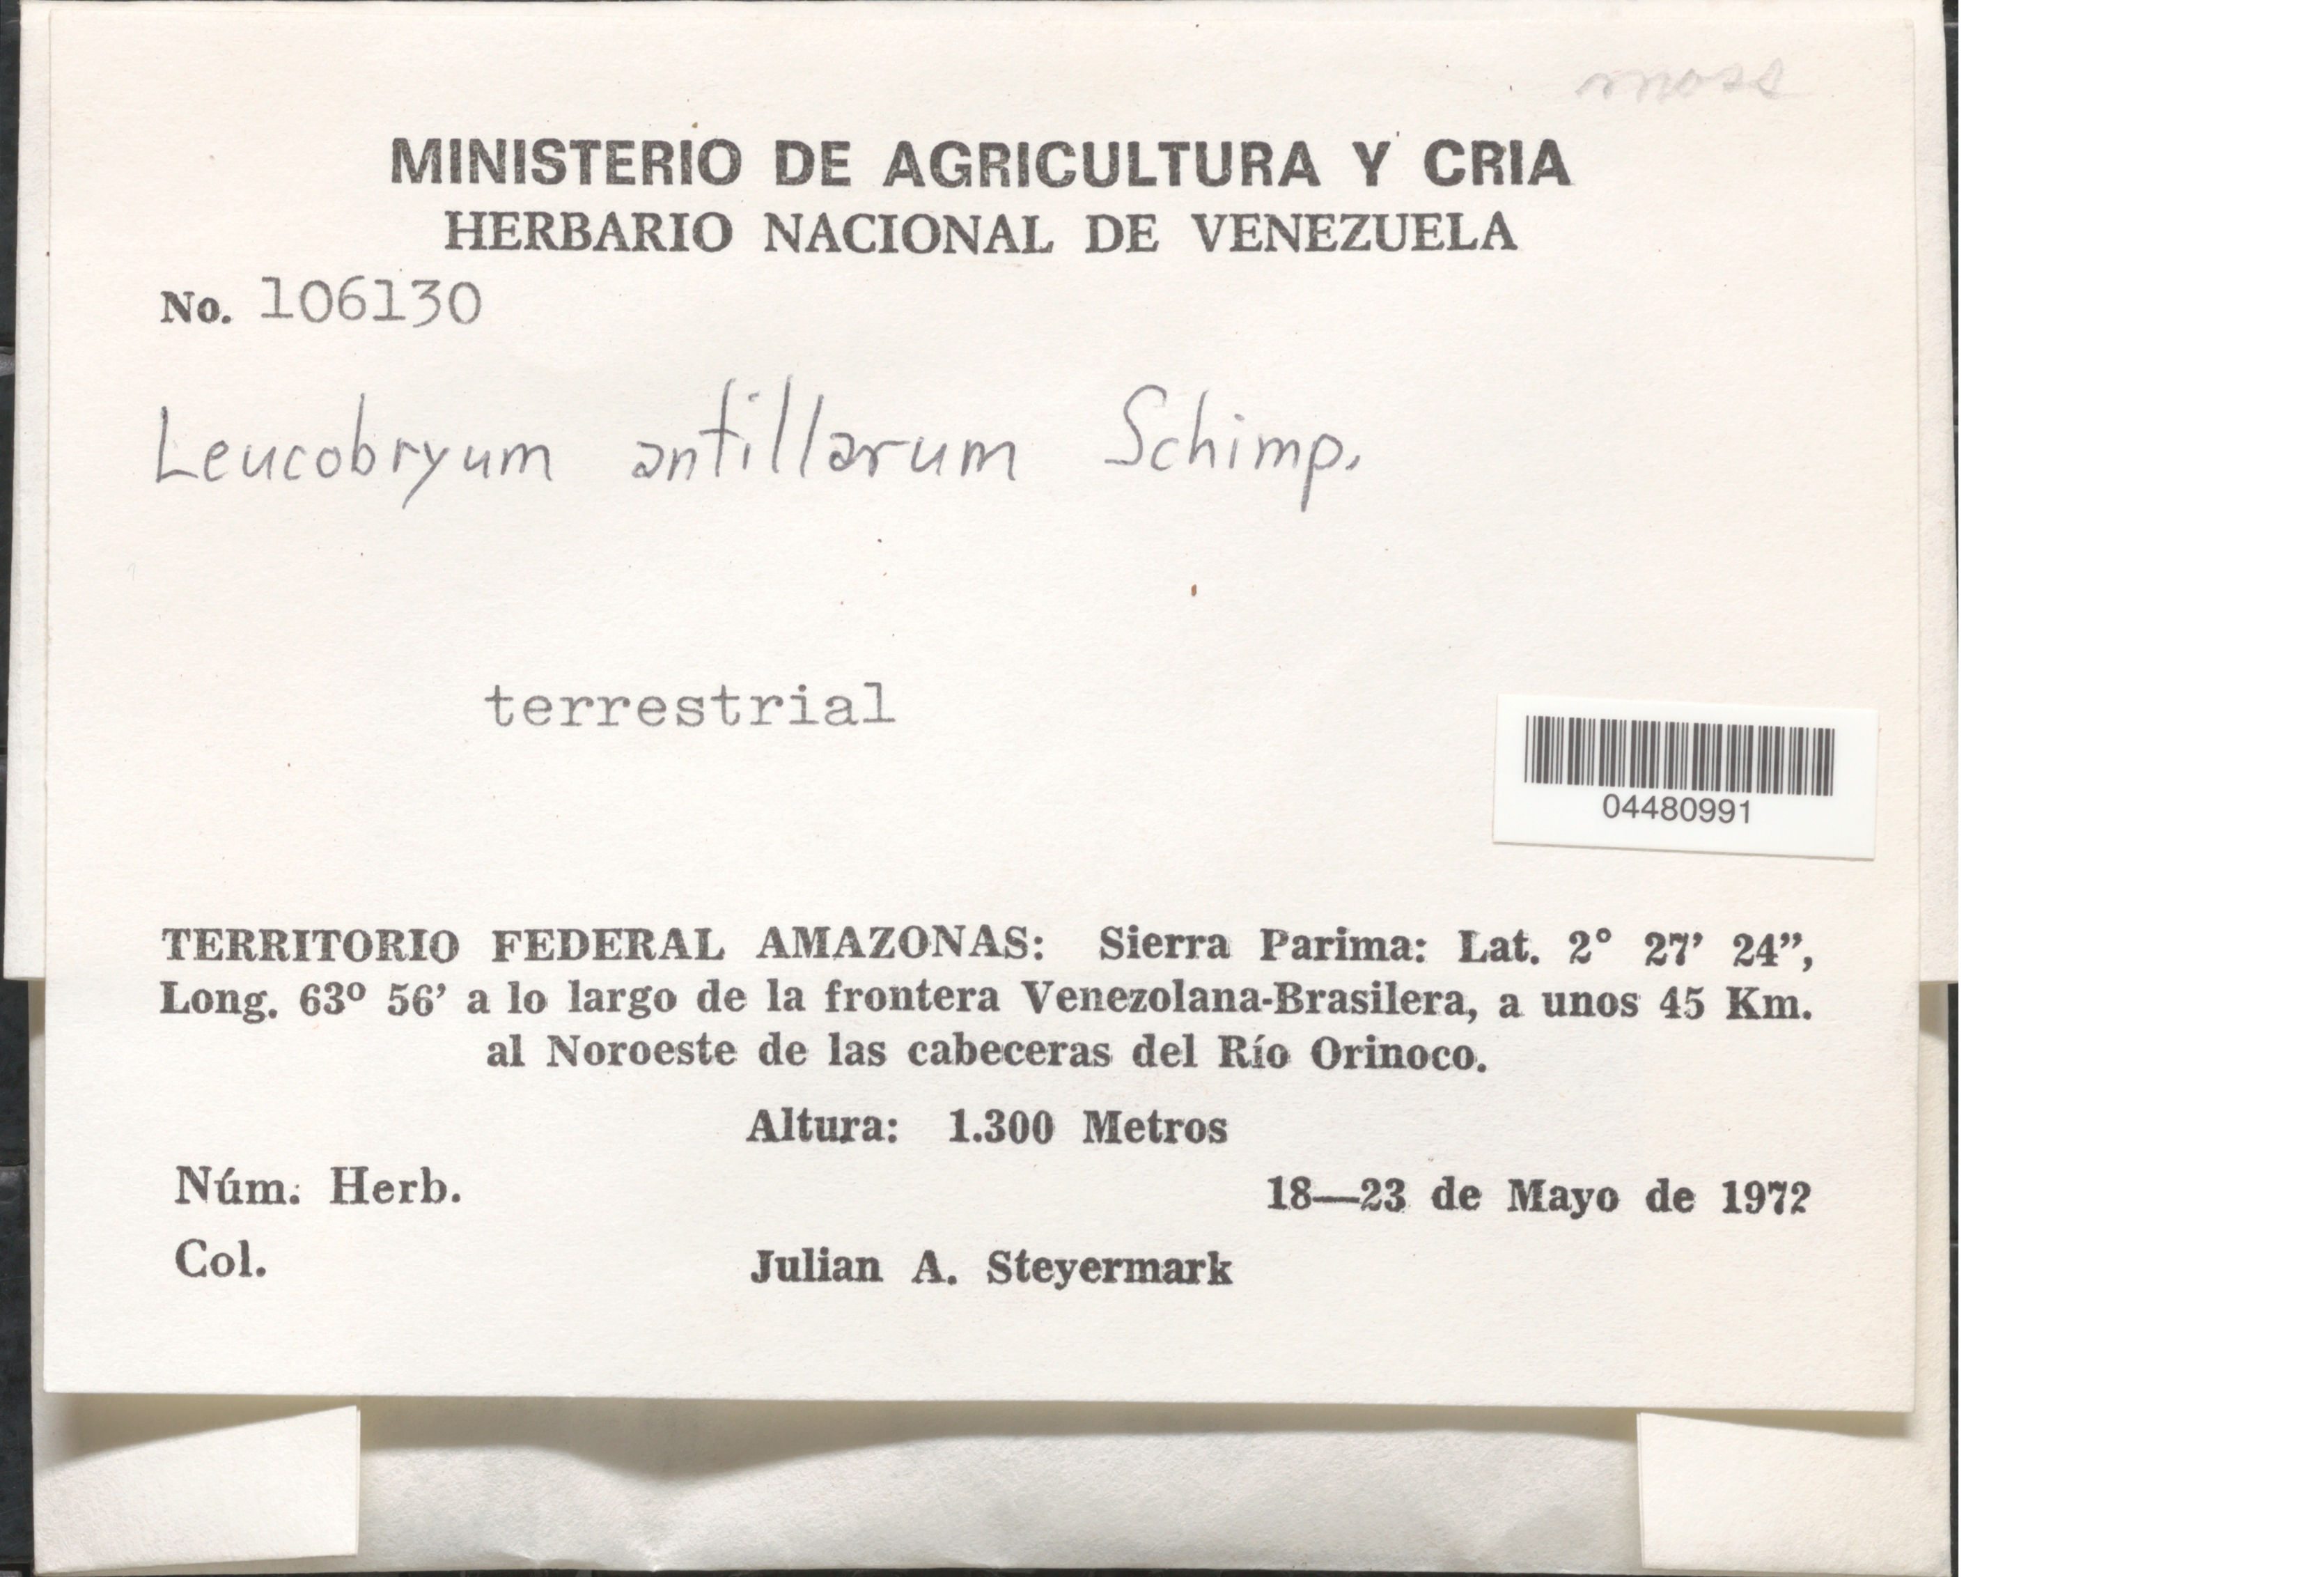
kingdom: Plantae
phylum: Bryophyta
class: Bryopsida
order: Dicranales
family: Leucobryaceae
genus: Leucobryum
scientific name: Leucobryum antillarum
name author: Schimp. ex Besch.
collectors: J. Steyermark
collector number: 106130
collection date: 1972-05-18/1972-05-23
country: Venezuela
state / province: Amazonas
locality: Territorio Federal Amazonas: Sierra Parima: a lo largo de la frontera Venezolana-Brasilera,a unos 45 Km. al Noroeste de la cabeceras del Río Orinoco.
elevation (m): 1300